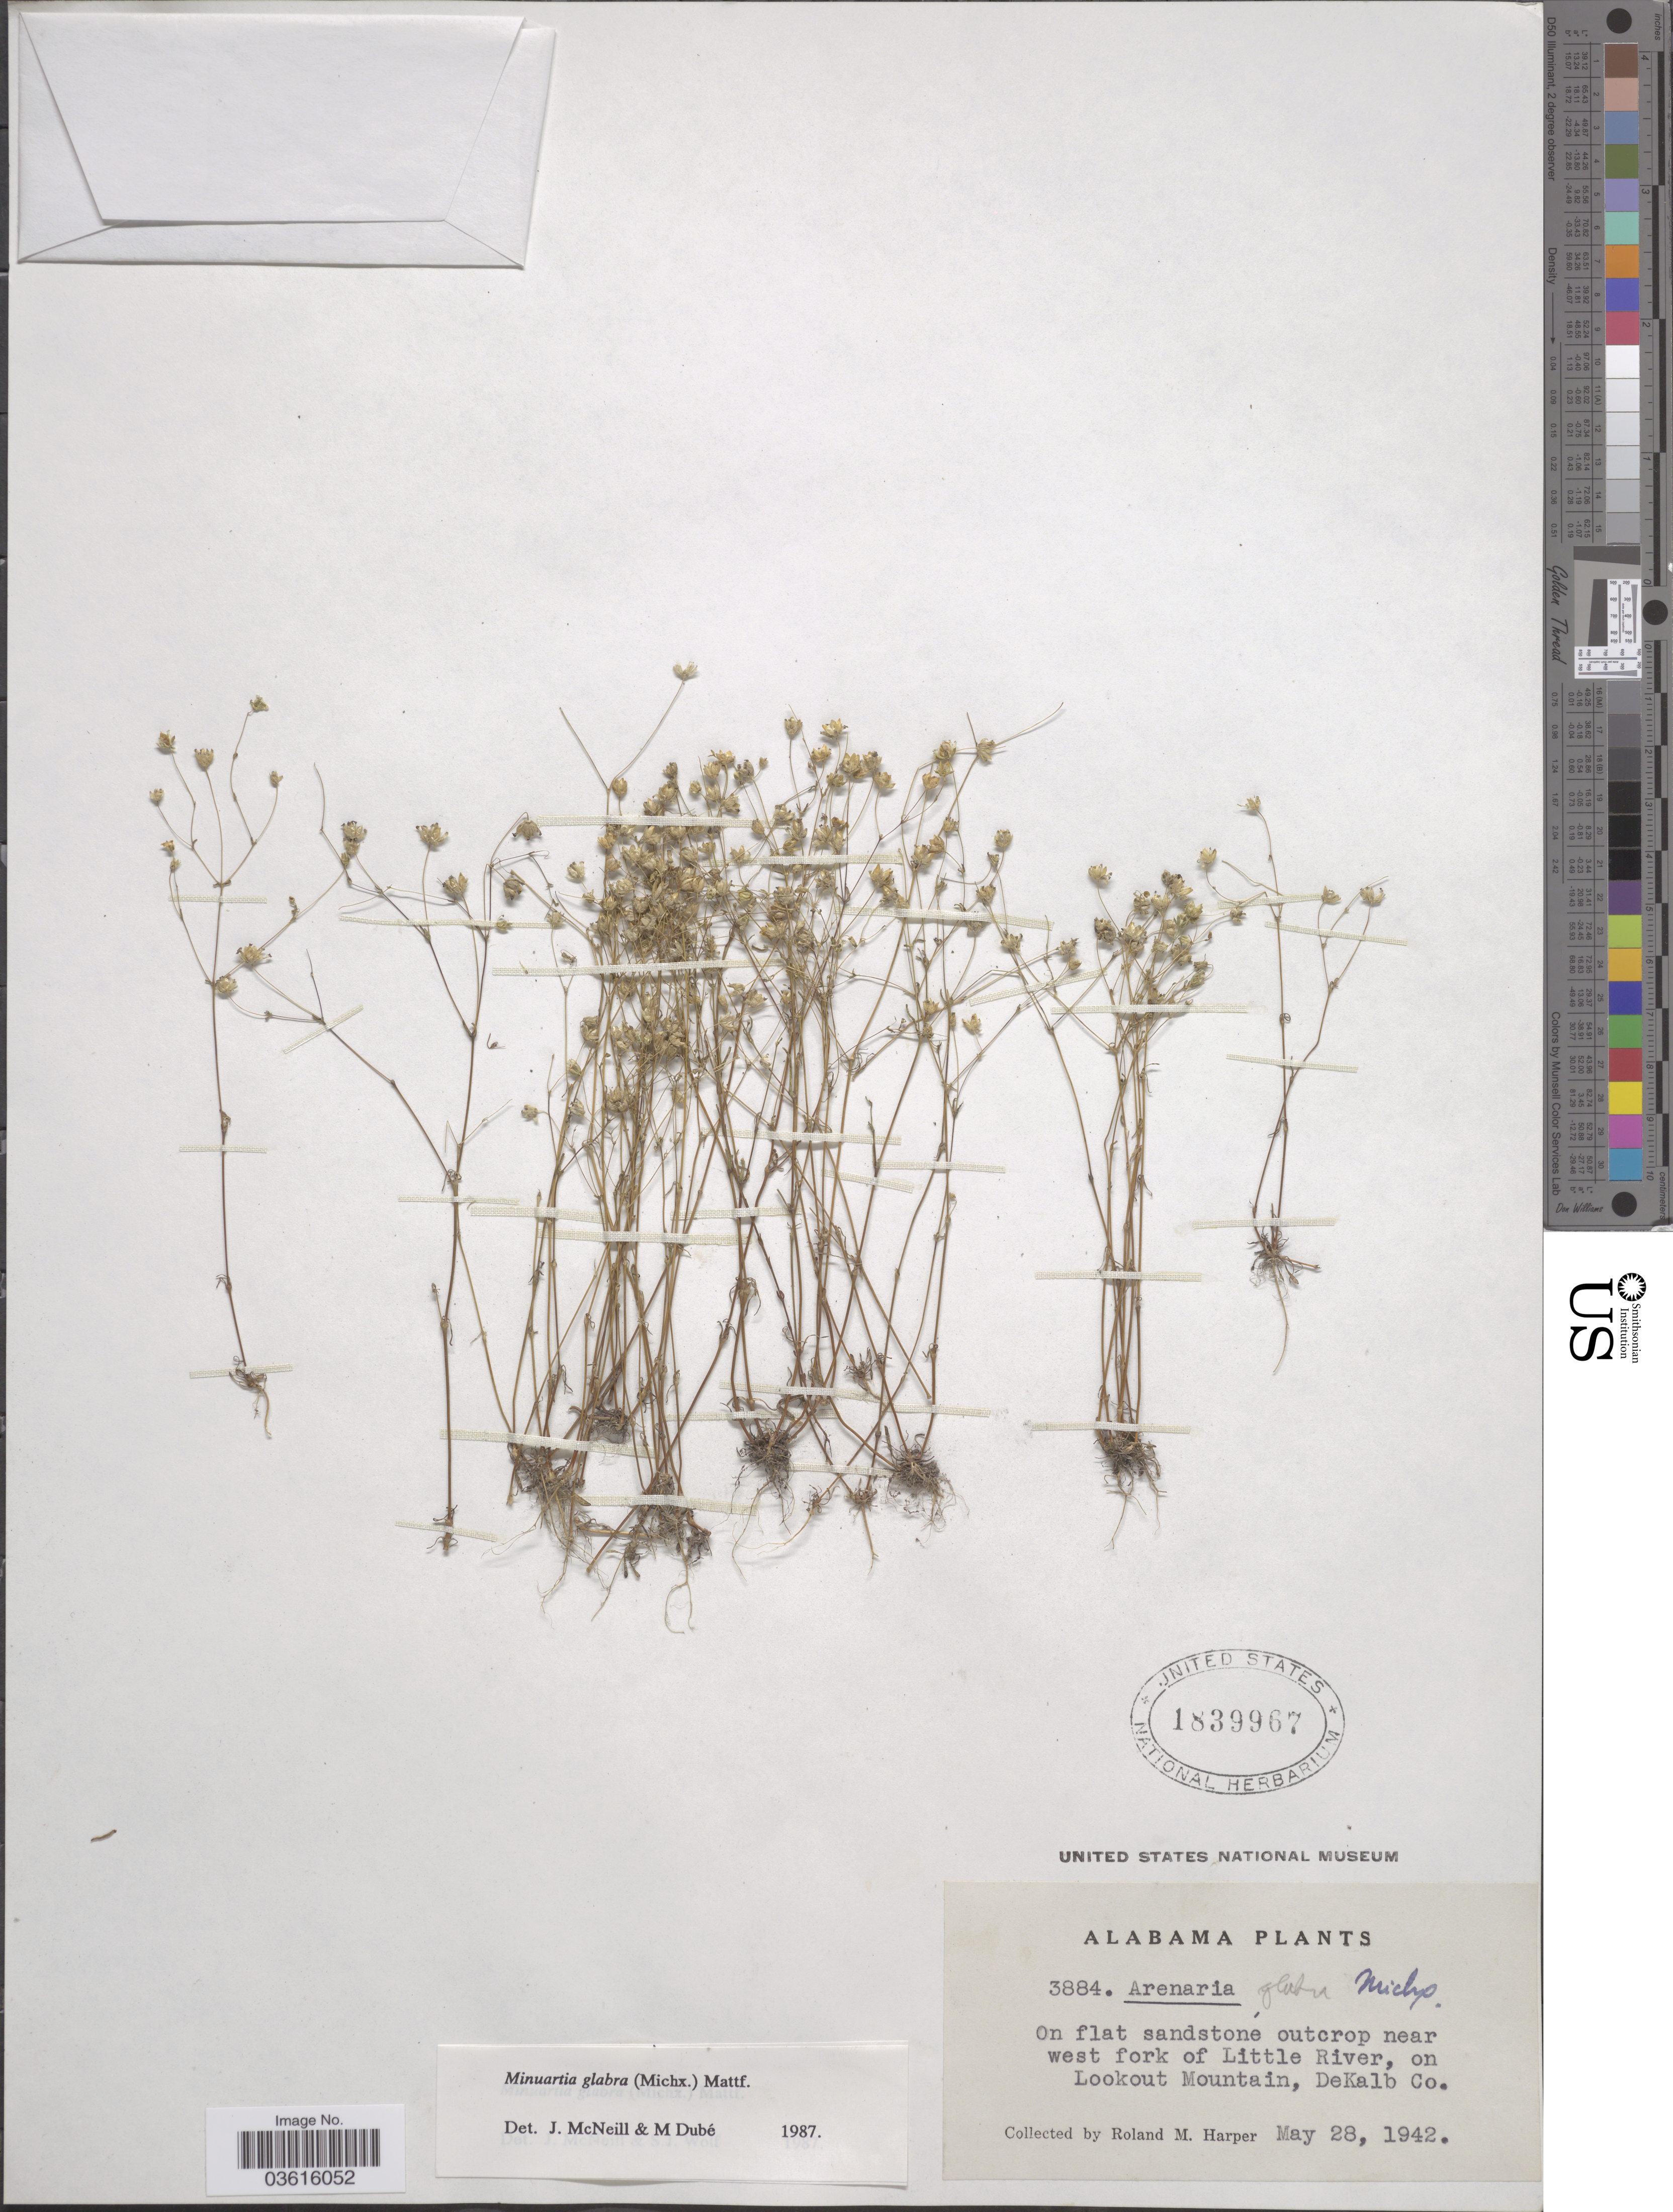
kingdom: Plantae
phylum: Tracheophyta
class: Magnoliopsida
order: Caryophyllales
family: Caryophyllaceae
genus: Minuartia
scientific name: Minuartia glabra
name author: (Michx.) Mattf.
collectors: R. M. Harper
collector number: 3884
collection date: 1942-05-28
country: United States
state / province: Alabama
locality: On flat sandstone outcrop near west fork of Little River, on Lookout Mountain, DeKalb Co.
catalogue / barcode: US 1839967